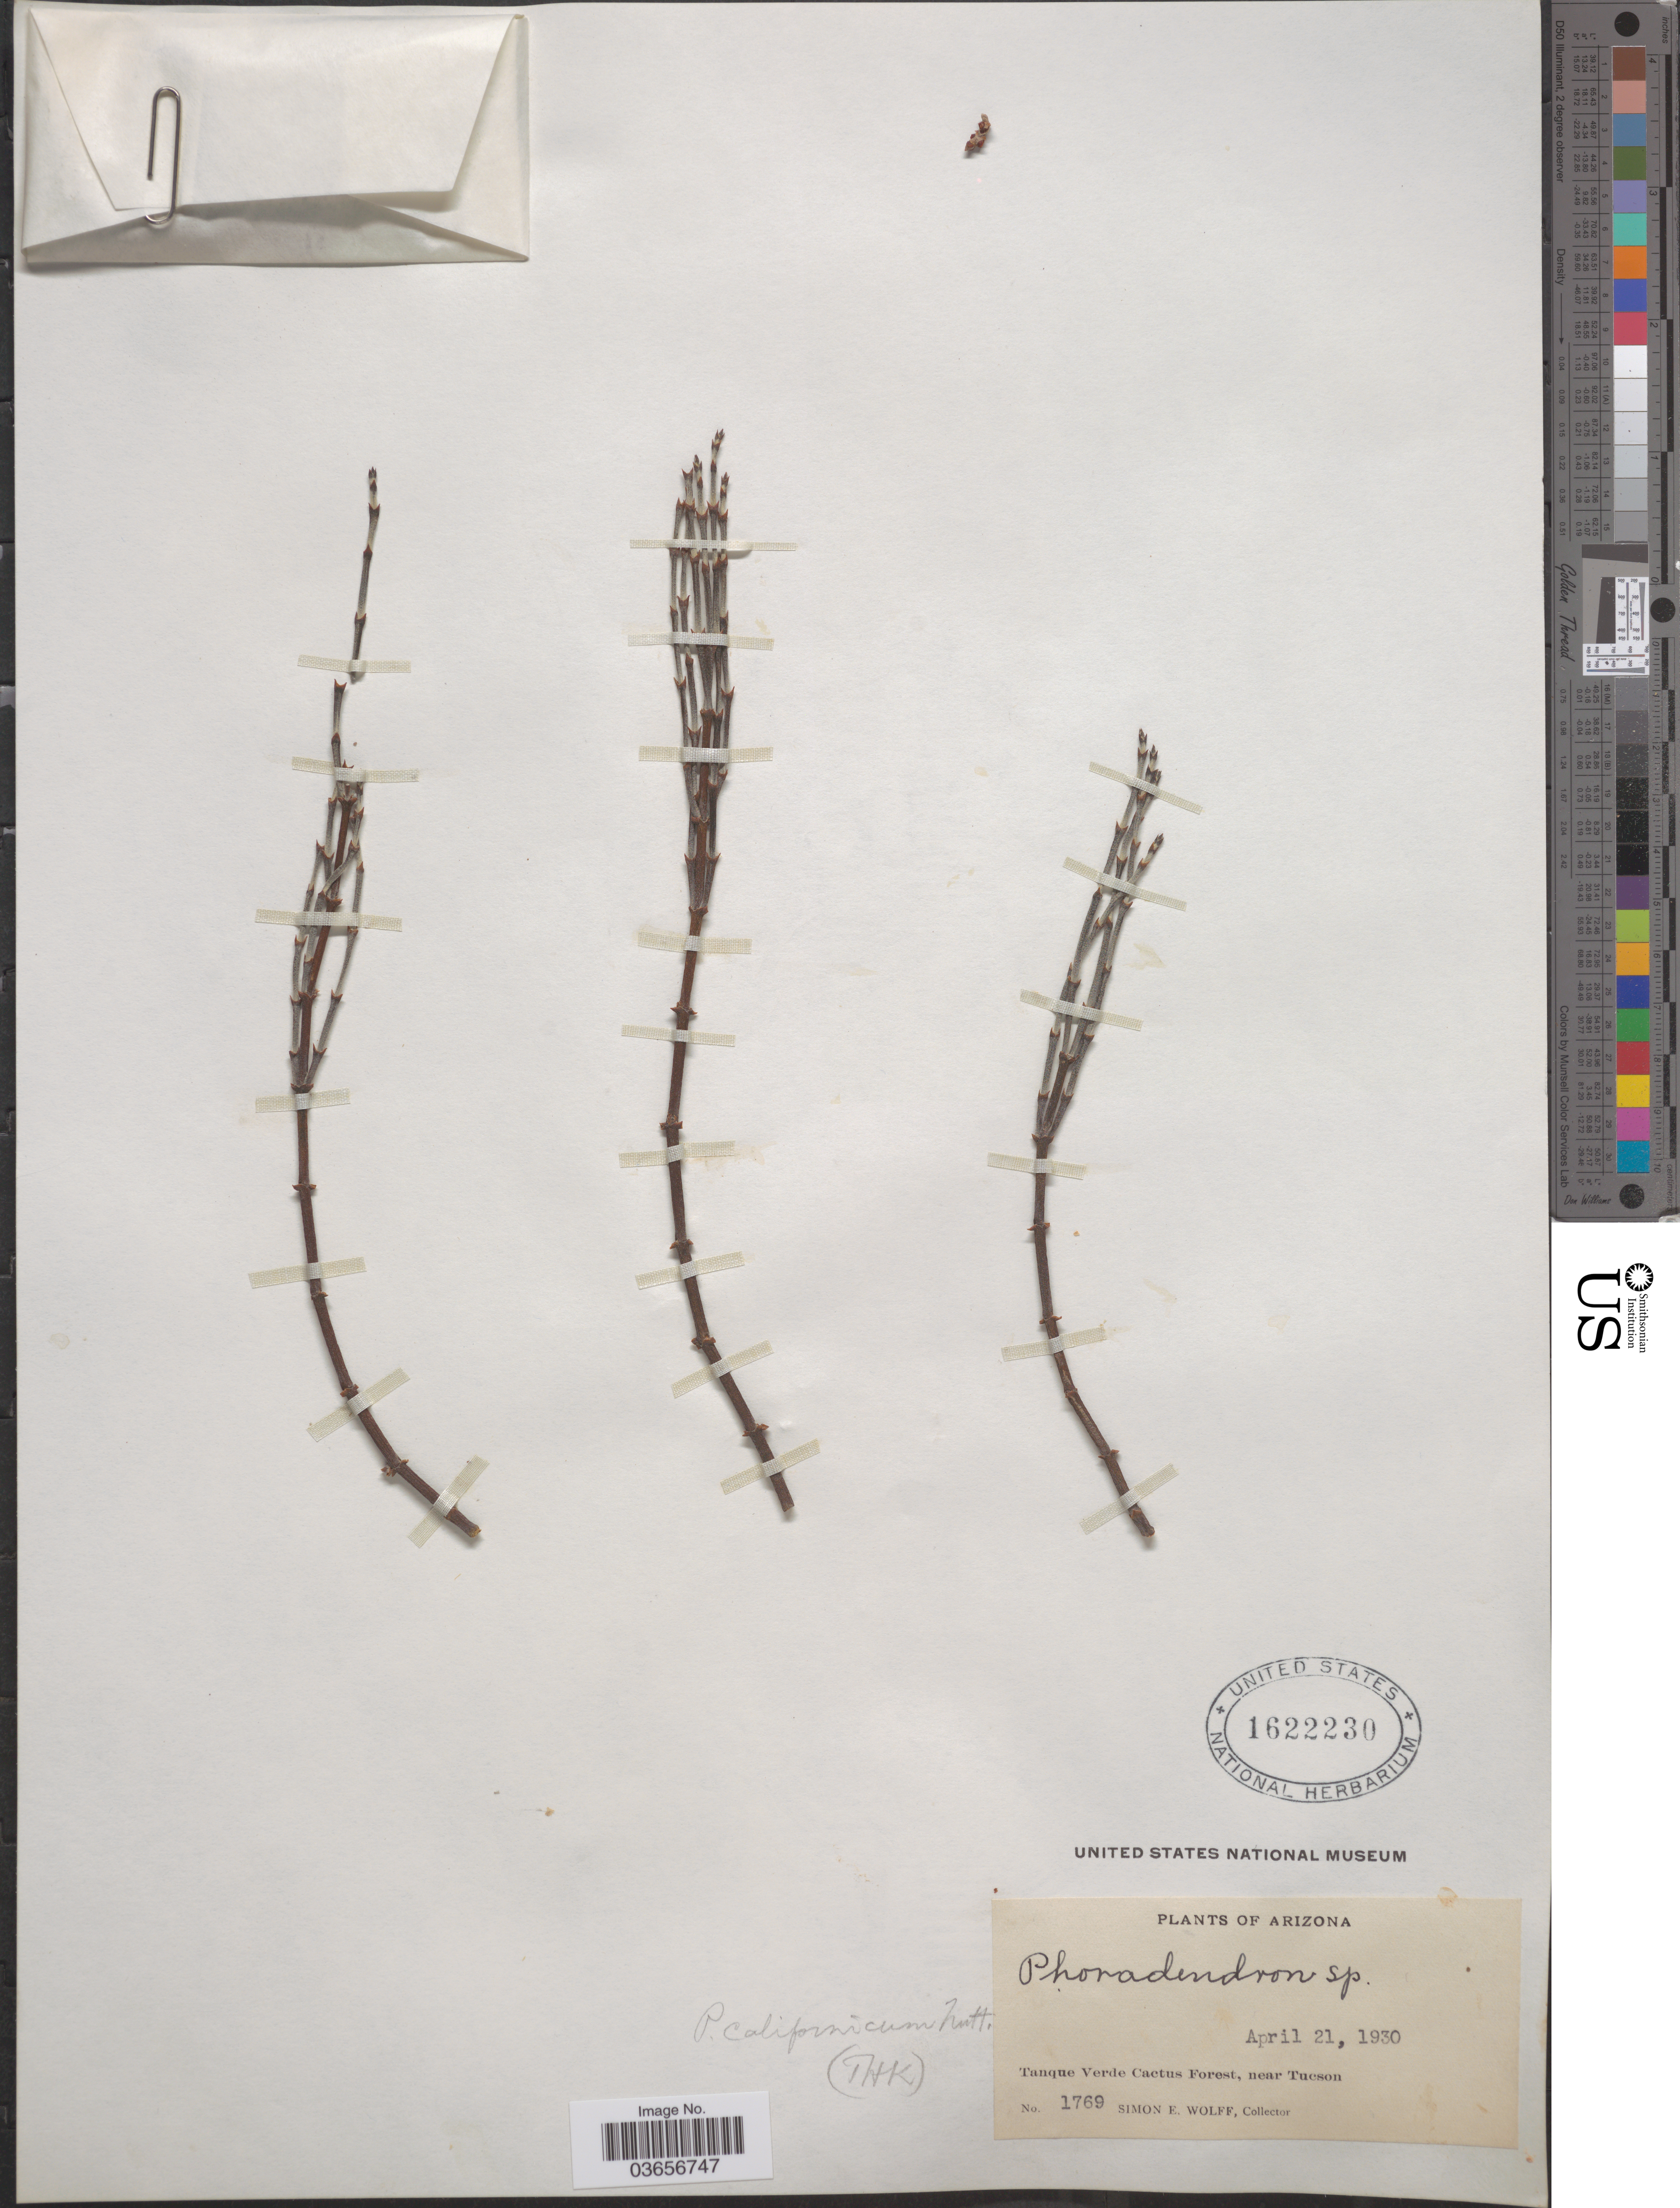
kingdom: Plantae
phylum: Tracheophyta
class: Magnoliopsida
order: Santalales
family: Viscaceae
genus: Phoradendron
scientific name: Phoradendron californicum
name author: Nutt.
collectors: S. E. Wolff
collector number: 1769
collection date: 1930-04-21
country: United States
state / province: Arizona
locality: Tanque Verde Cactus Forest, near Tucson.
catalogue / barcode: US 1622230